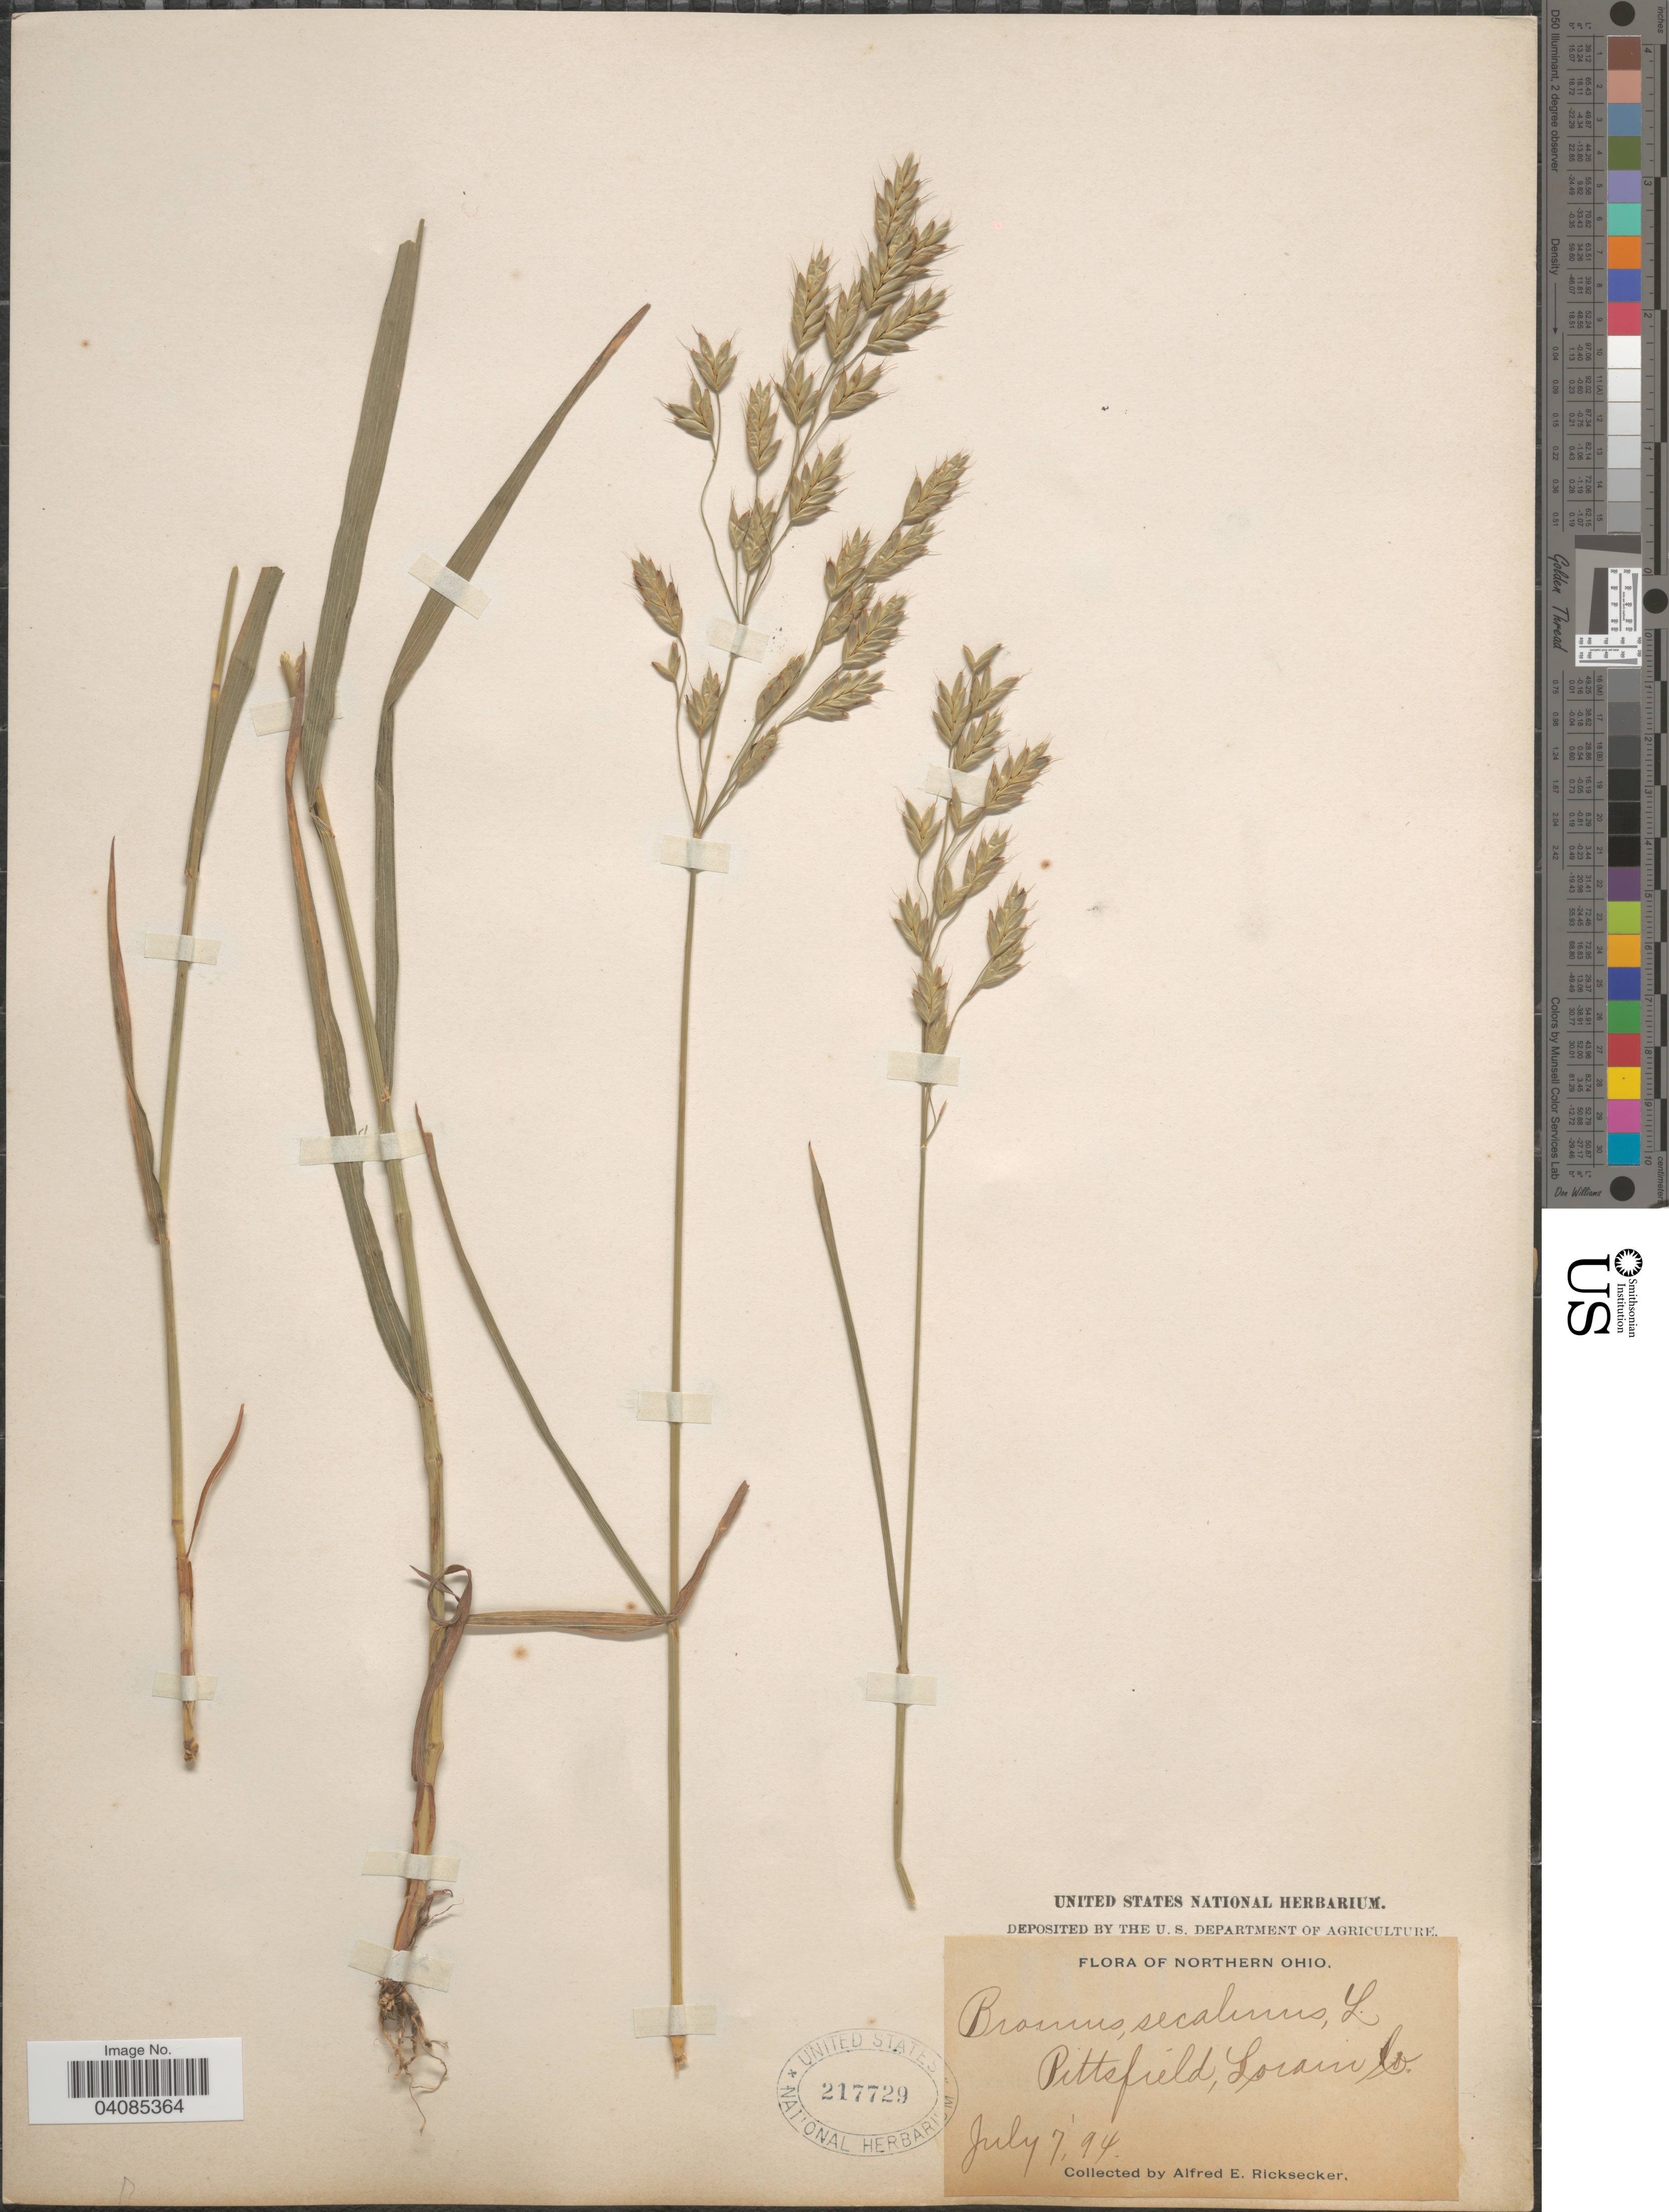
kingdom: Plantae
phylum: Tracheophyta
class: Liliopsida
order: Poales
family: Poaceae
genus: Bromus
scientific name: Bromus secalinus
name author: L.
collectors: A. E. Ricksecker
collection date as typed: Transcribed d/m/y: 7/7/94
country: United States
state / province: Ohio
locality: Northern Ohio. Pittsfield, Lorain Co.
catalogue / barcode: US 217729